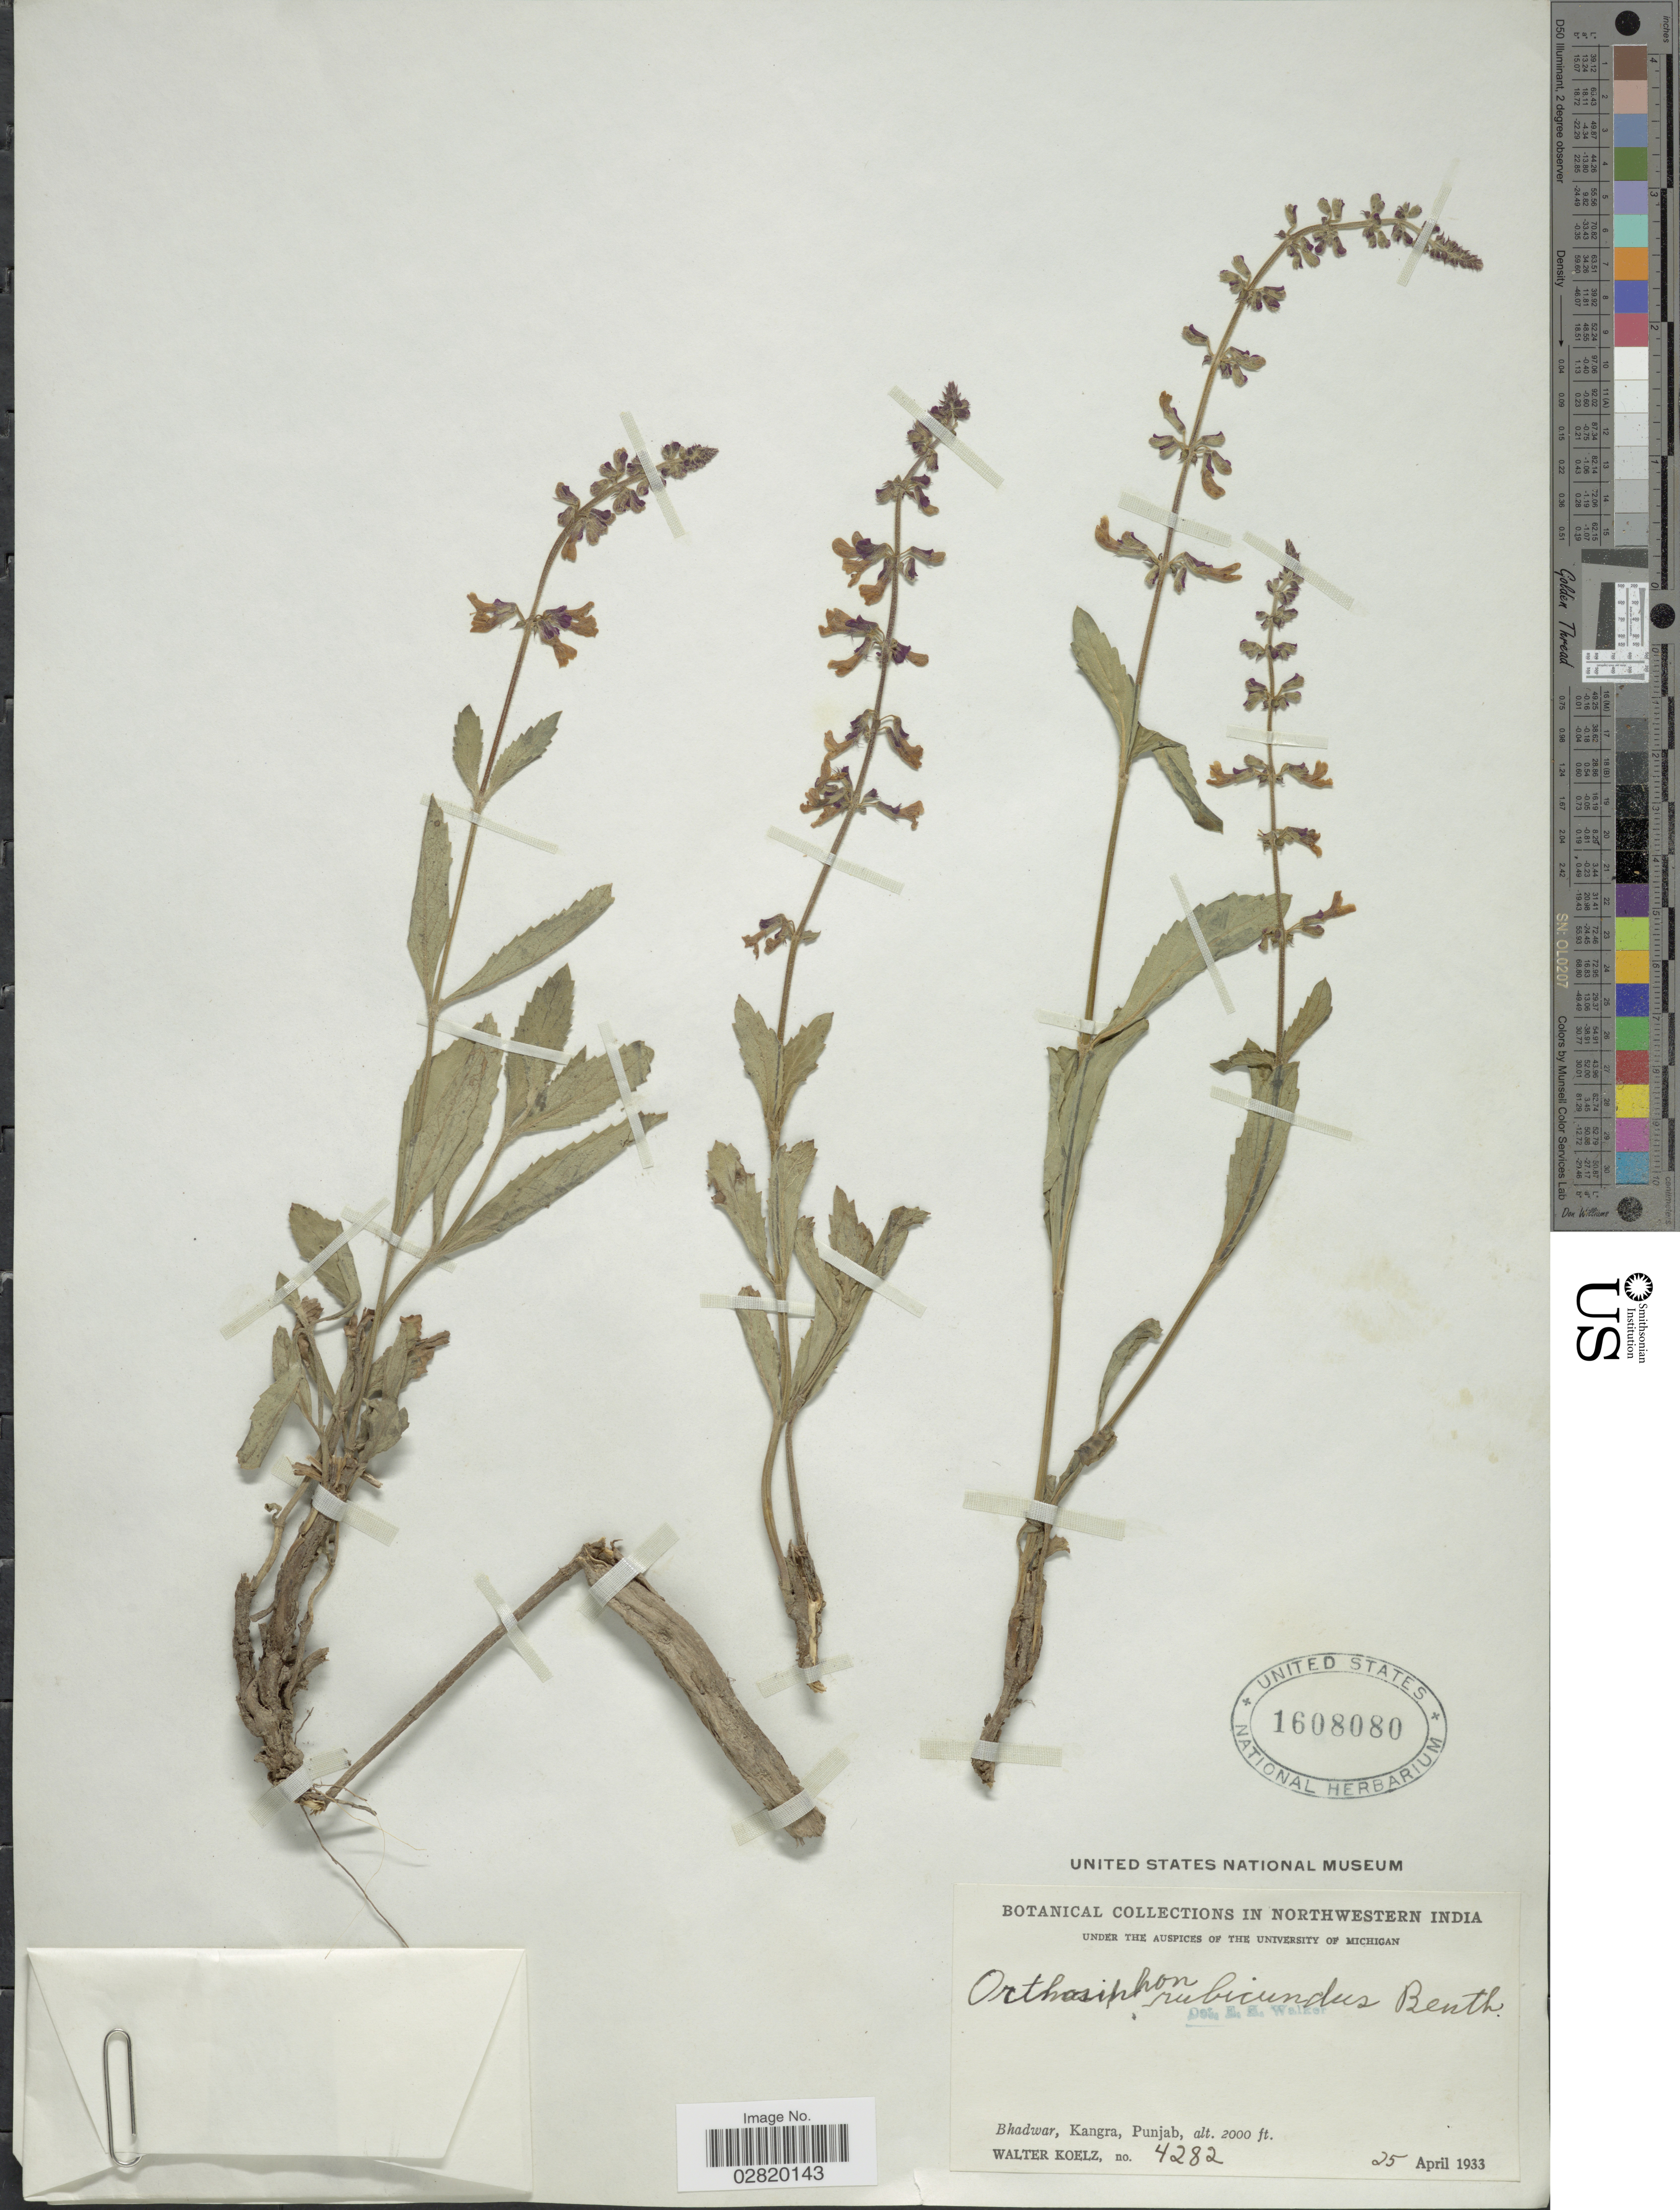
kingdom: Plantae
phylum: Tracheophyta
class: Magnoliopsida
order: Lamiales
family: Lamiaceae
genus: Orthosiphon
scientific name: Orthosiphon rubicundus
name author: (D. Don) Benth.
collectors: W. N. Koelz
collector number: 4282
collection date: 1933-04-25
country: India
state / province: Punjab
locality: Northwestern India, Bhadwar, Kangra, Punjab.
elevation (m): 610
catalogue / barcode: US 1608080